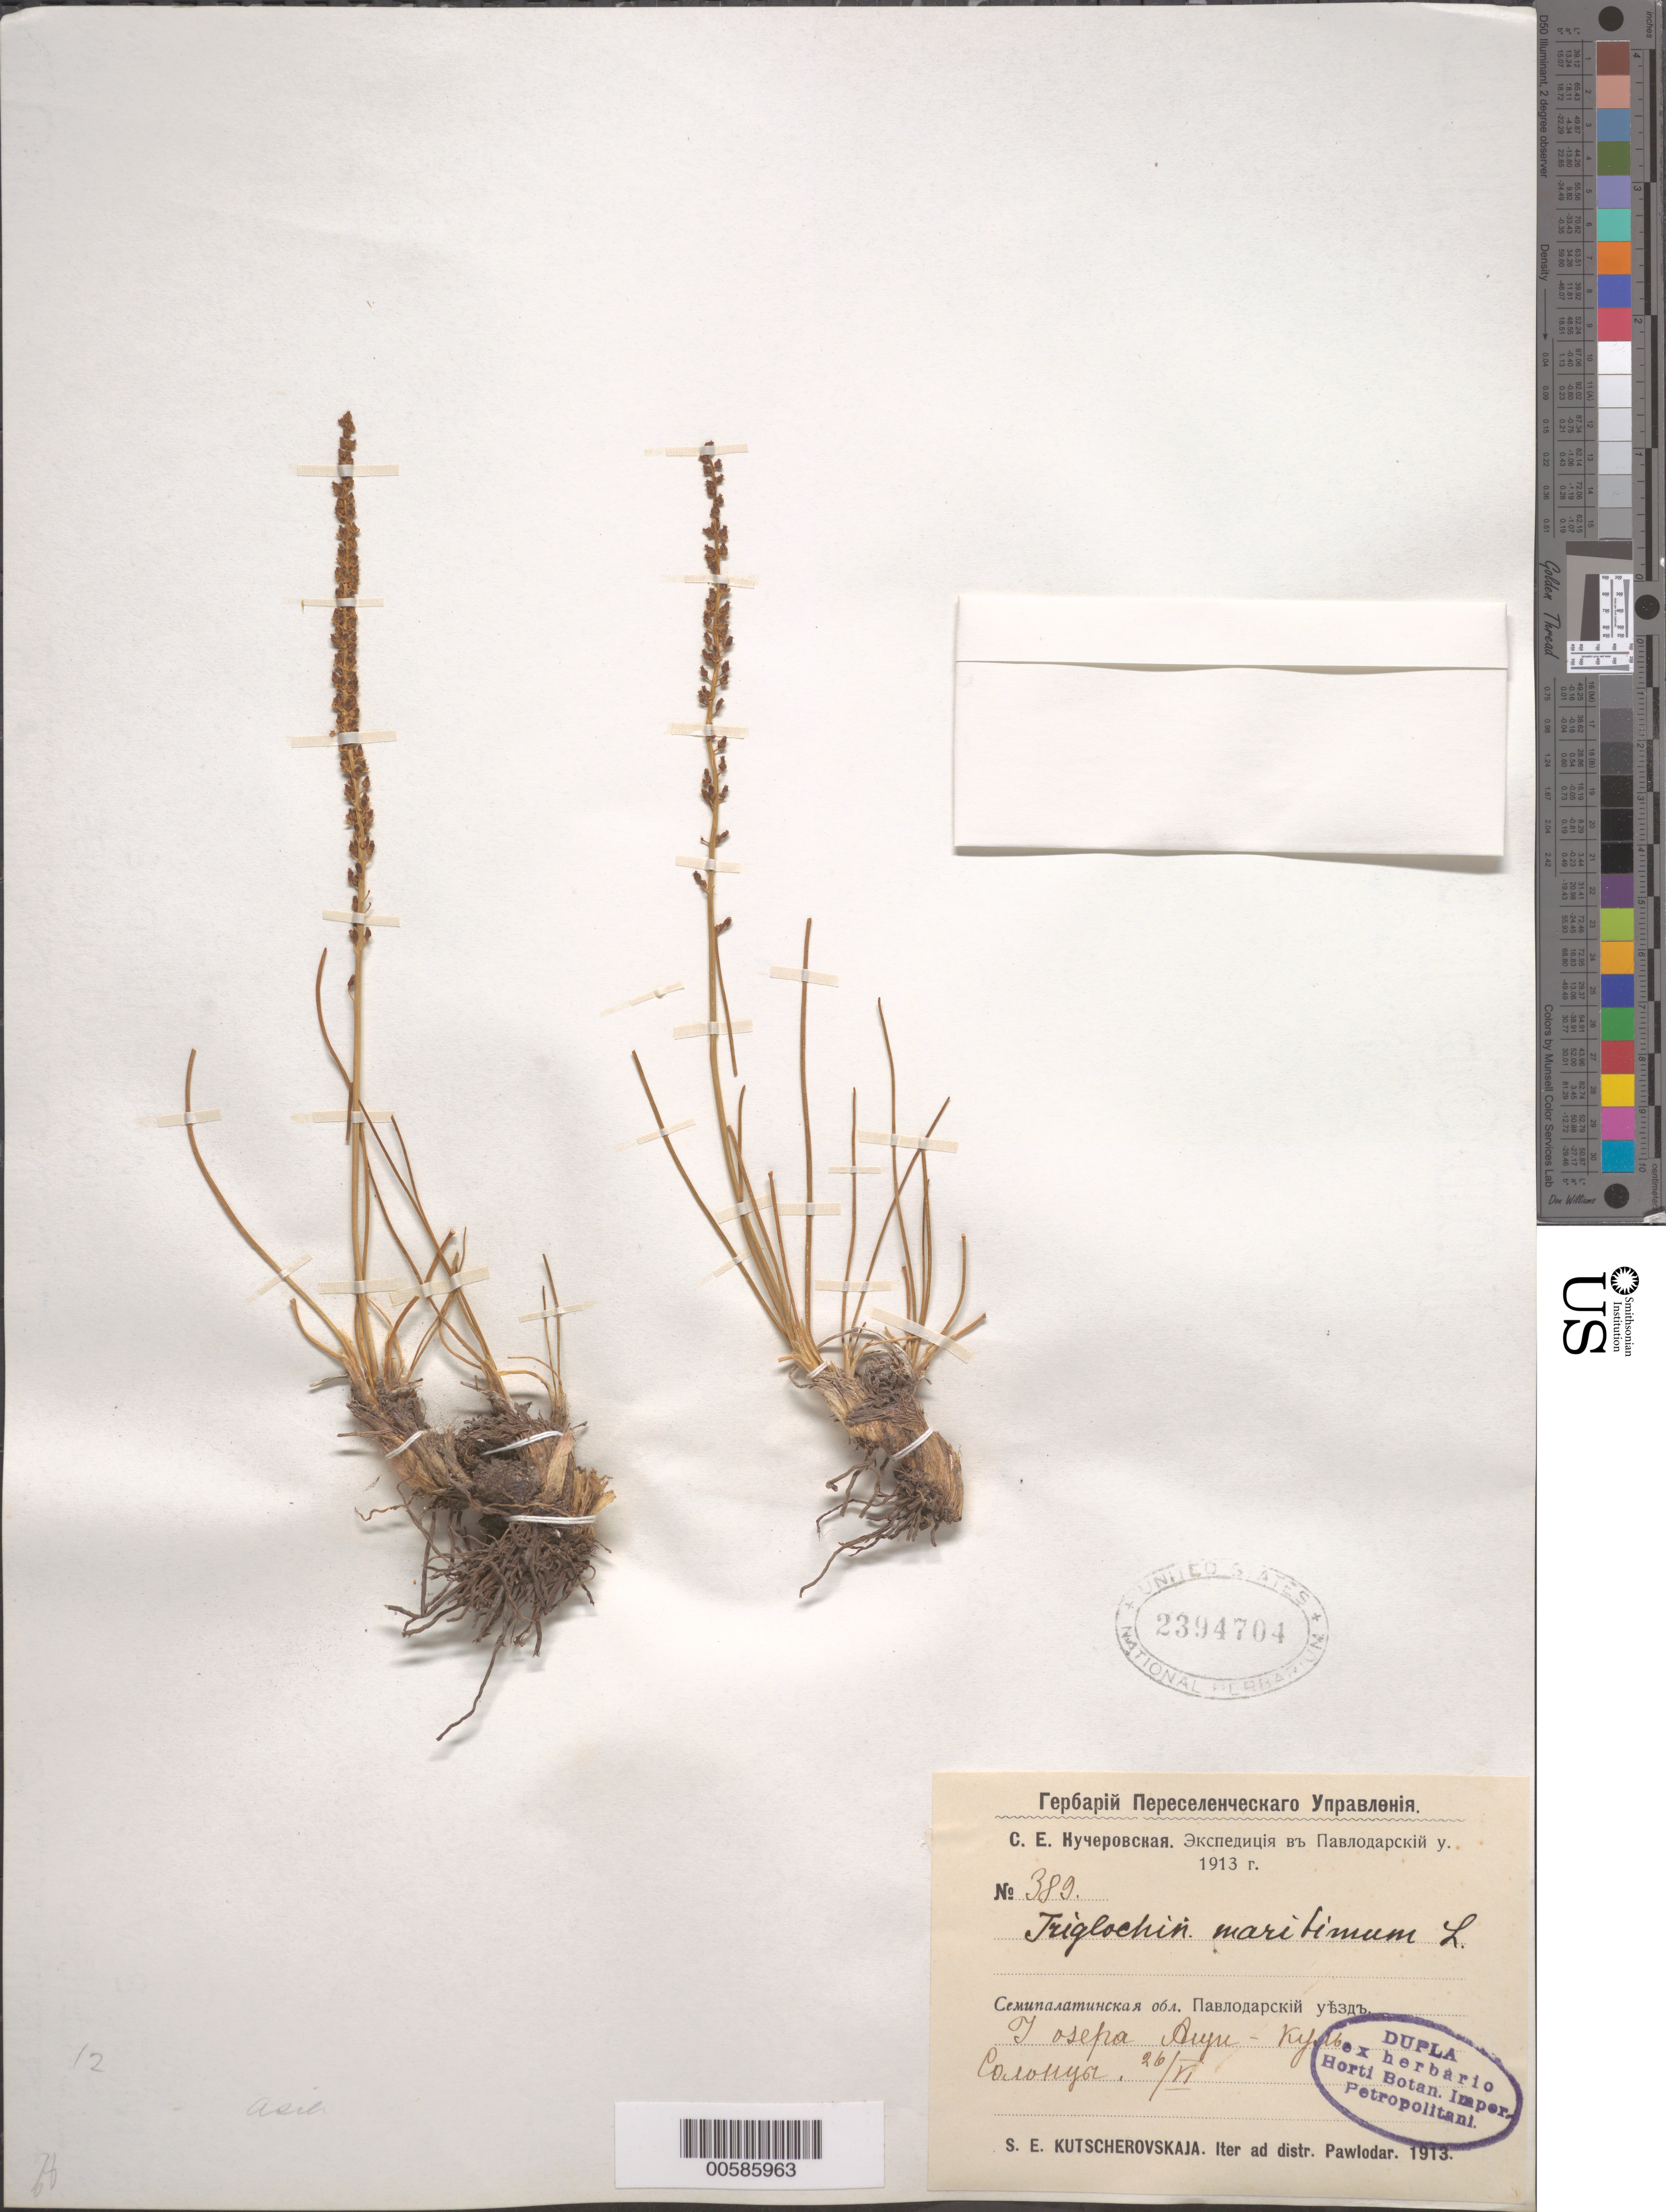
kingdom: Plantae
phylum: Tracheophyta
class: Liliopsida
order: Alismatales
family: Juncaginaceae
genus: Triglochin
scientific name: Triglochin maritima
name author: L.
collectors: S. Kutscherovskaja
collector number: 389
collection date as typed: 26 Jun 1913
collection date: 1913-06-26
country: Russian Federation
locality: Pawlodar (Pavlodar)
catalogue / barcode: US 2394704